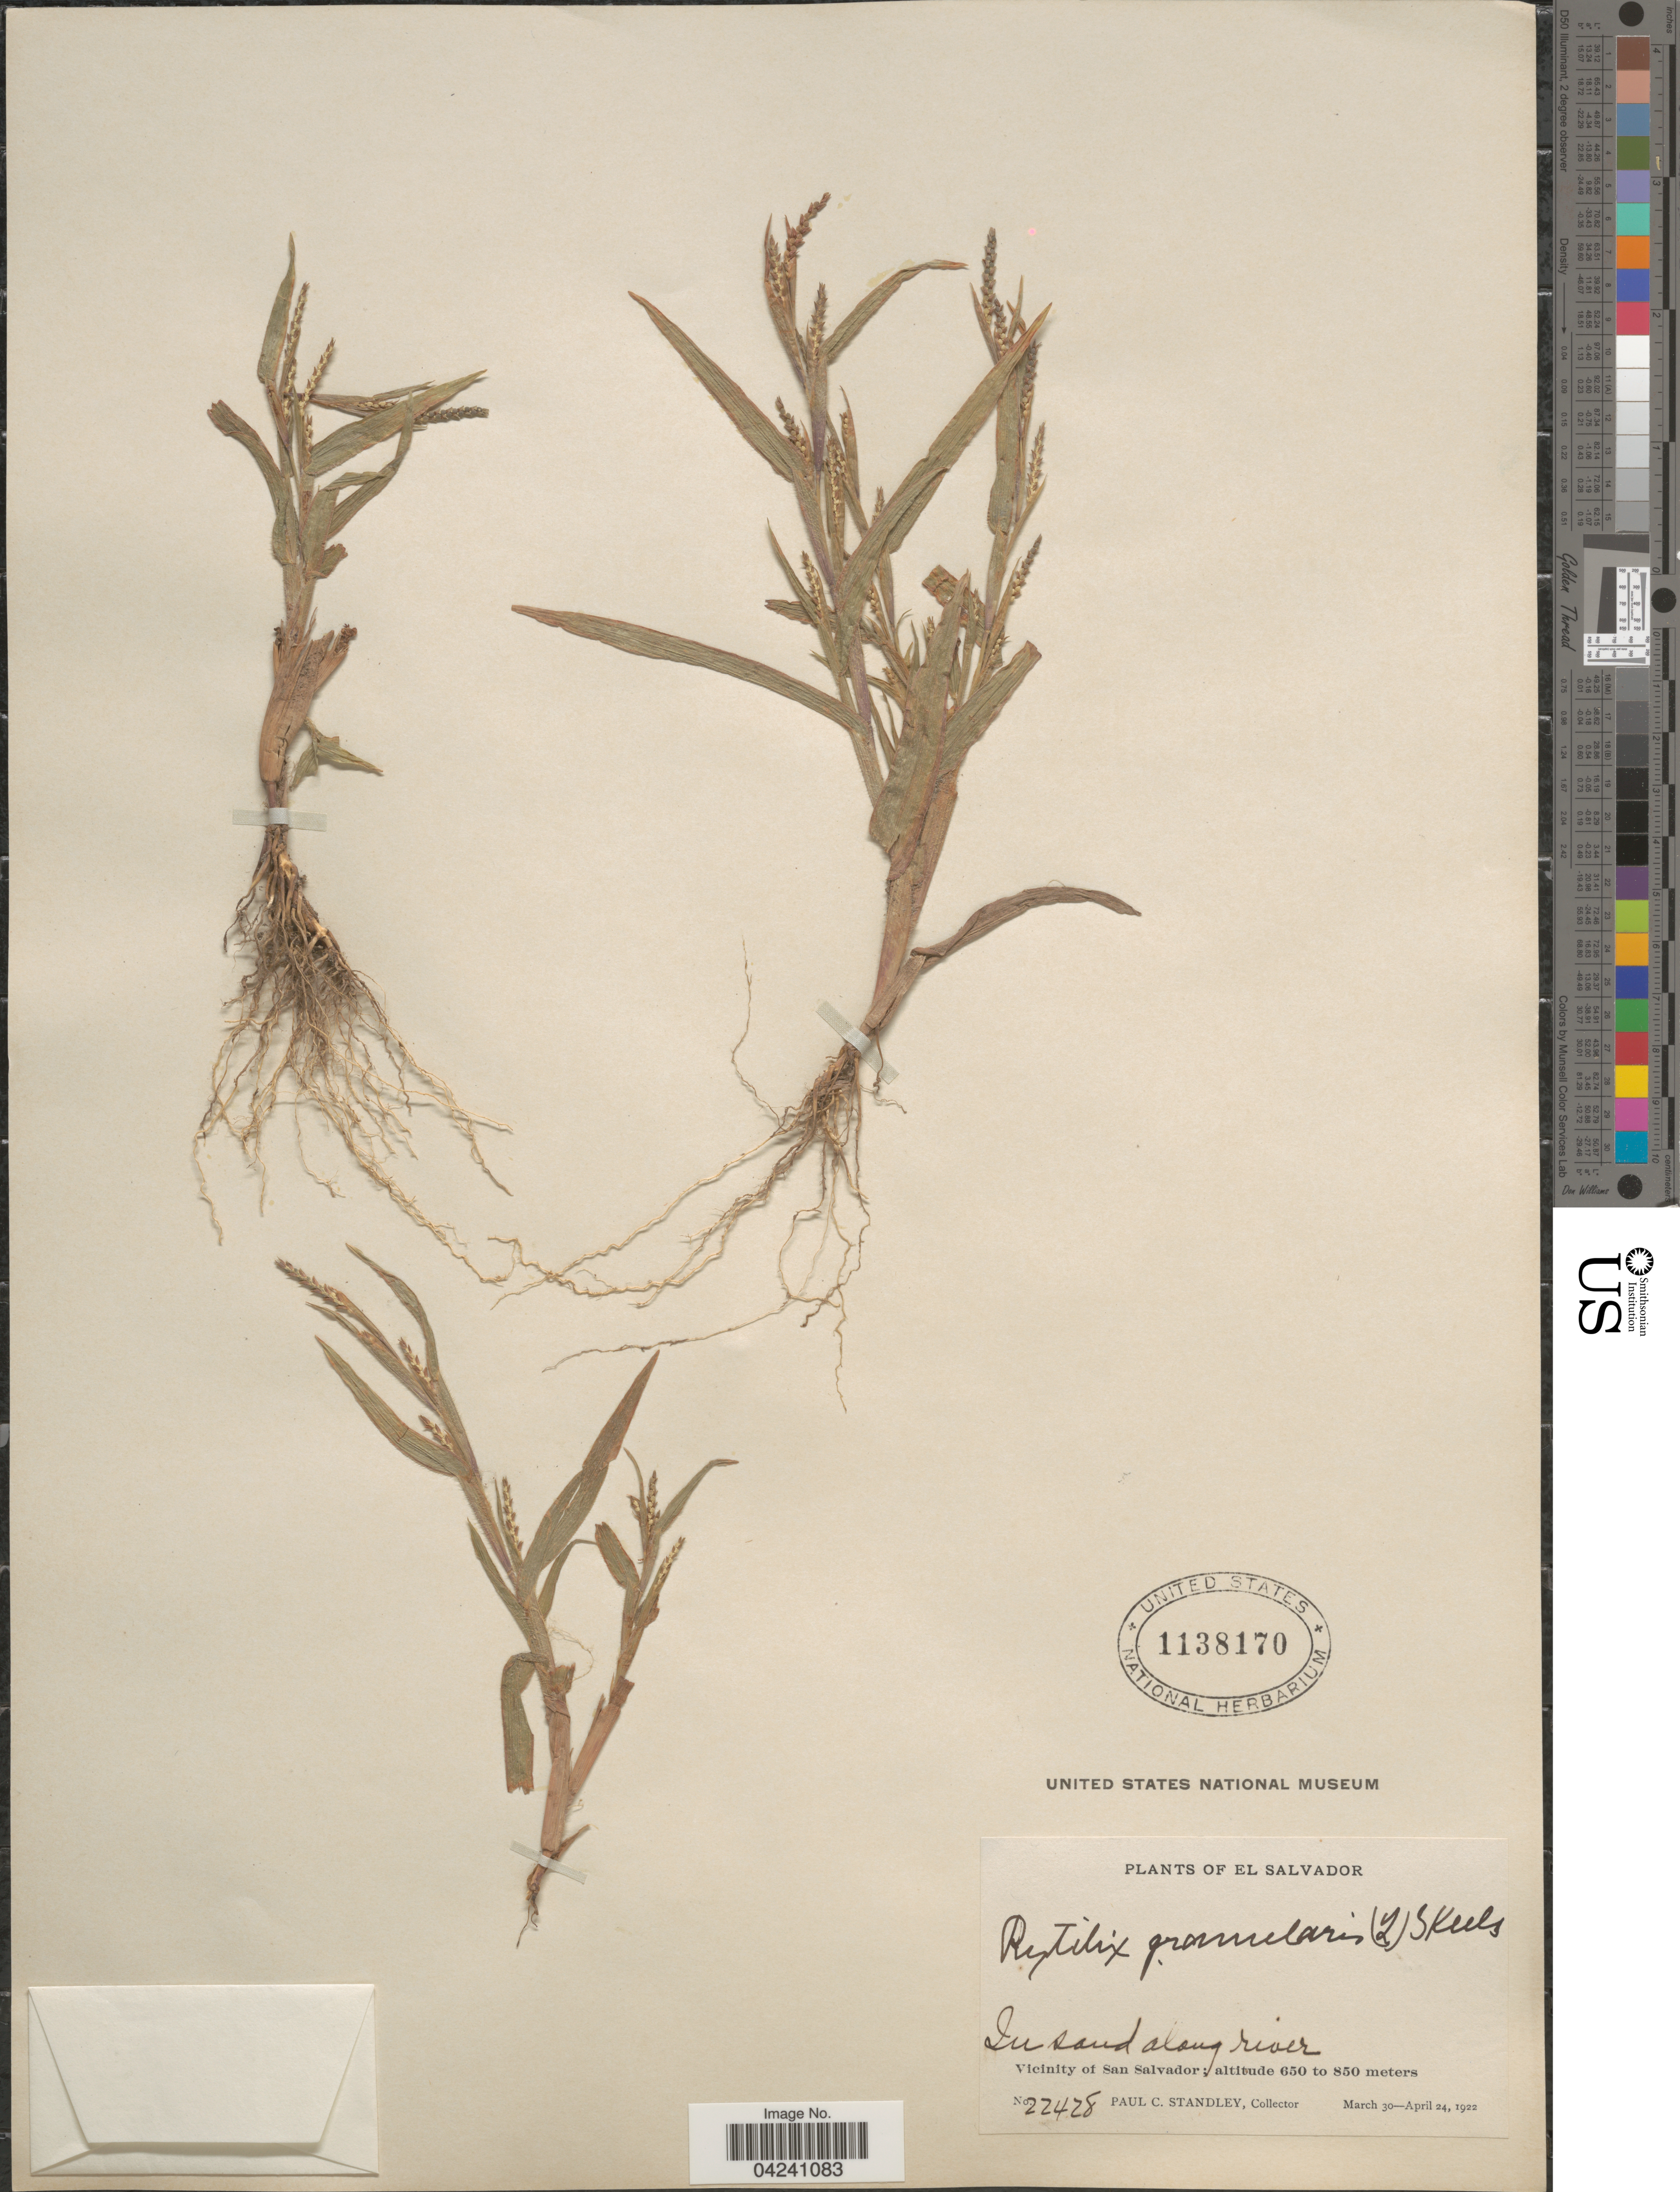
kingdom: Plantae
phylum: Tracheophyta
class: Liliopsida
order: Poales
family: Poaceae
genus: Hackelochloa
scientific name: Hackelochloa granularis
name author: (L.) Kuntze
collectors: P. C. Standley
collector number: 22428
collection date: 1922-03-30/1922-04-24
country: El Salvador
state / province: San Salvador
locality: In sand along river. Vicinity of San Salvador.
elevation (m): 650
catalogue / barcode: US 1138170